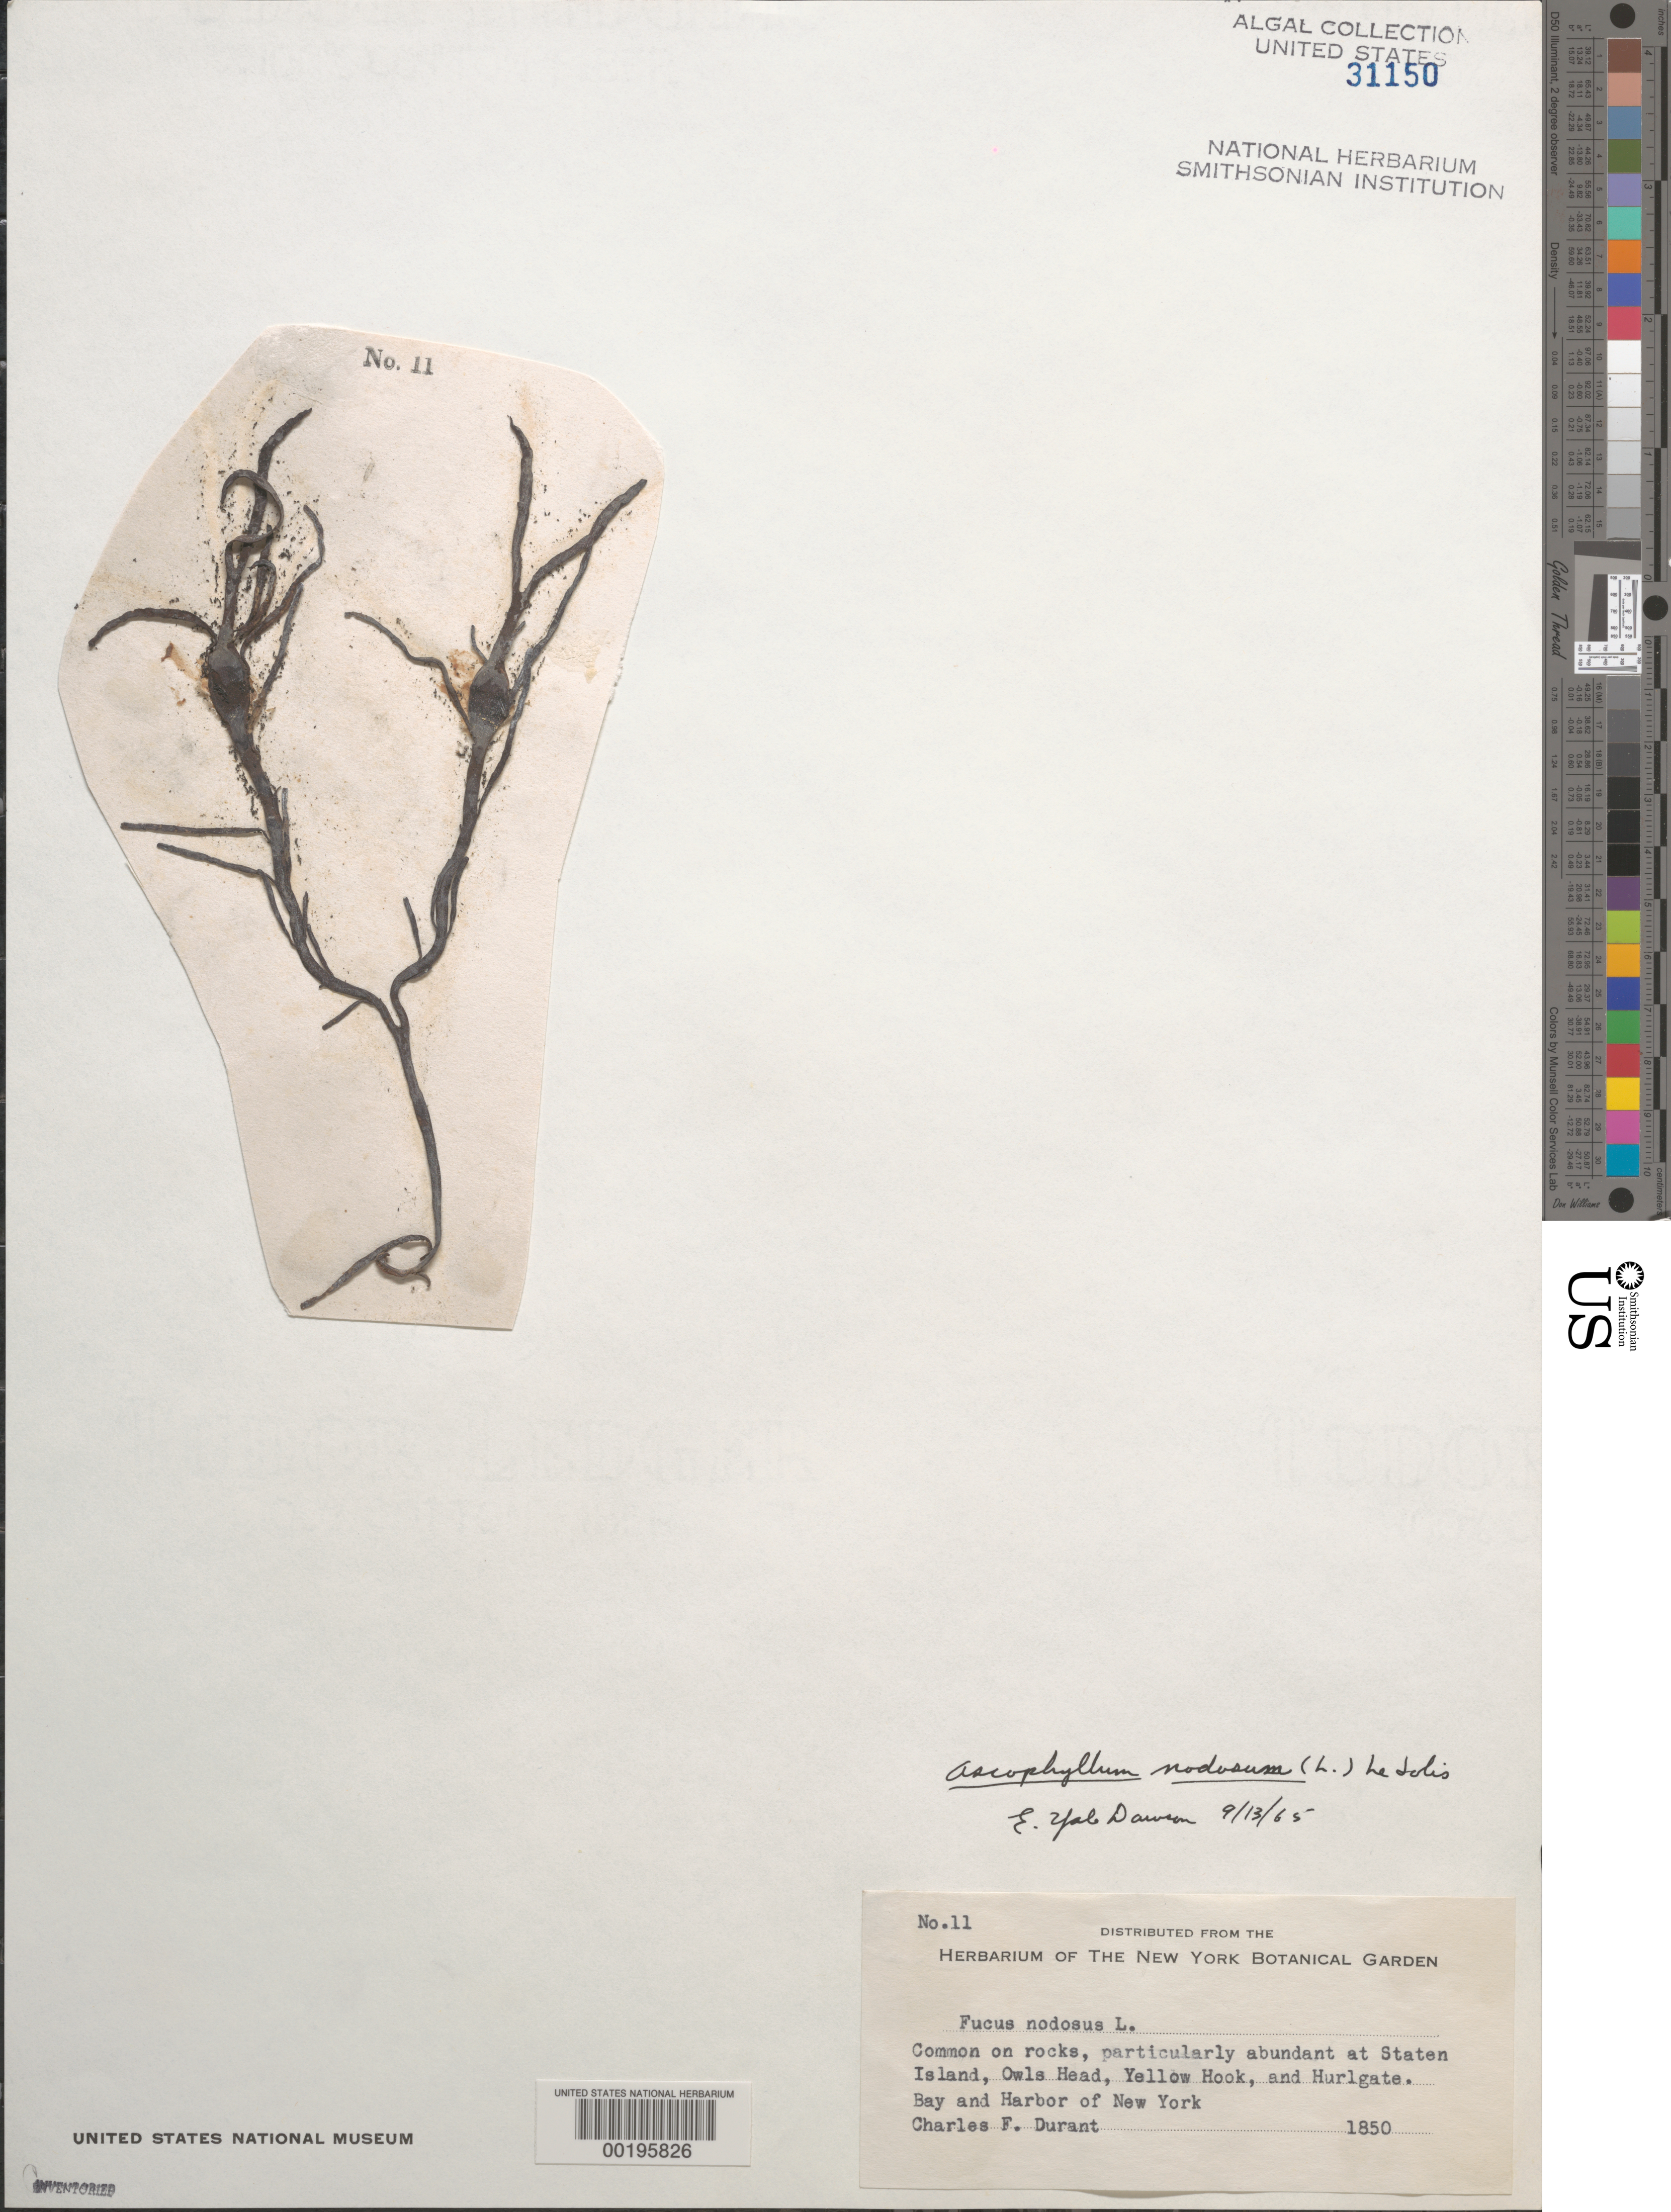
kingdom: Chromista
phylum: Ochrophyta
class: Phaeophyceae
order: Fucales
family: Fucaceae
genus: Ascophyllum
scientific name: Ascophyllum nodosum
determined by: Dawson, E. Y.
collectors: C. Durant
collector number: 11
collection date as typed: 1850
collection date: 1850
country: United States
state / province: New York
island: Staten Island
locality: Owls Head, Bay Ridge (Yellow Hook), Hurlgate, New York Bay and Harbor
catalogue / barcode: US 31150